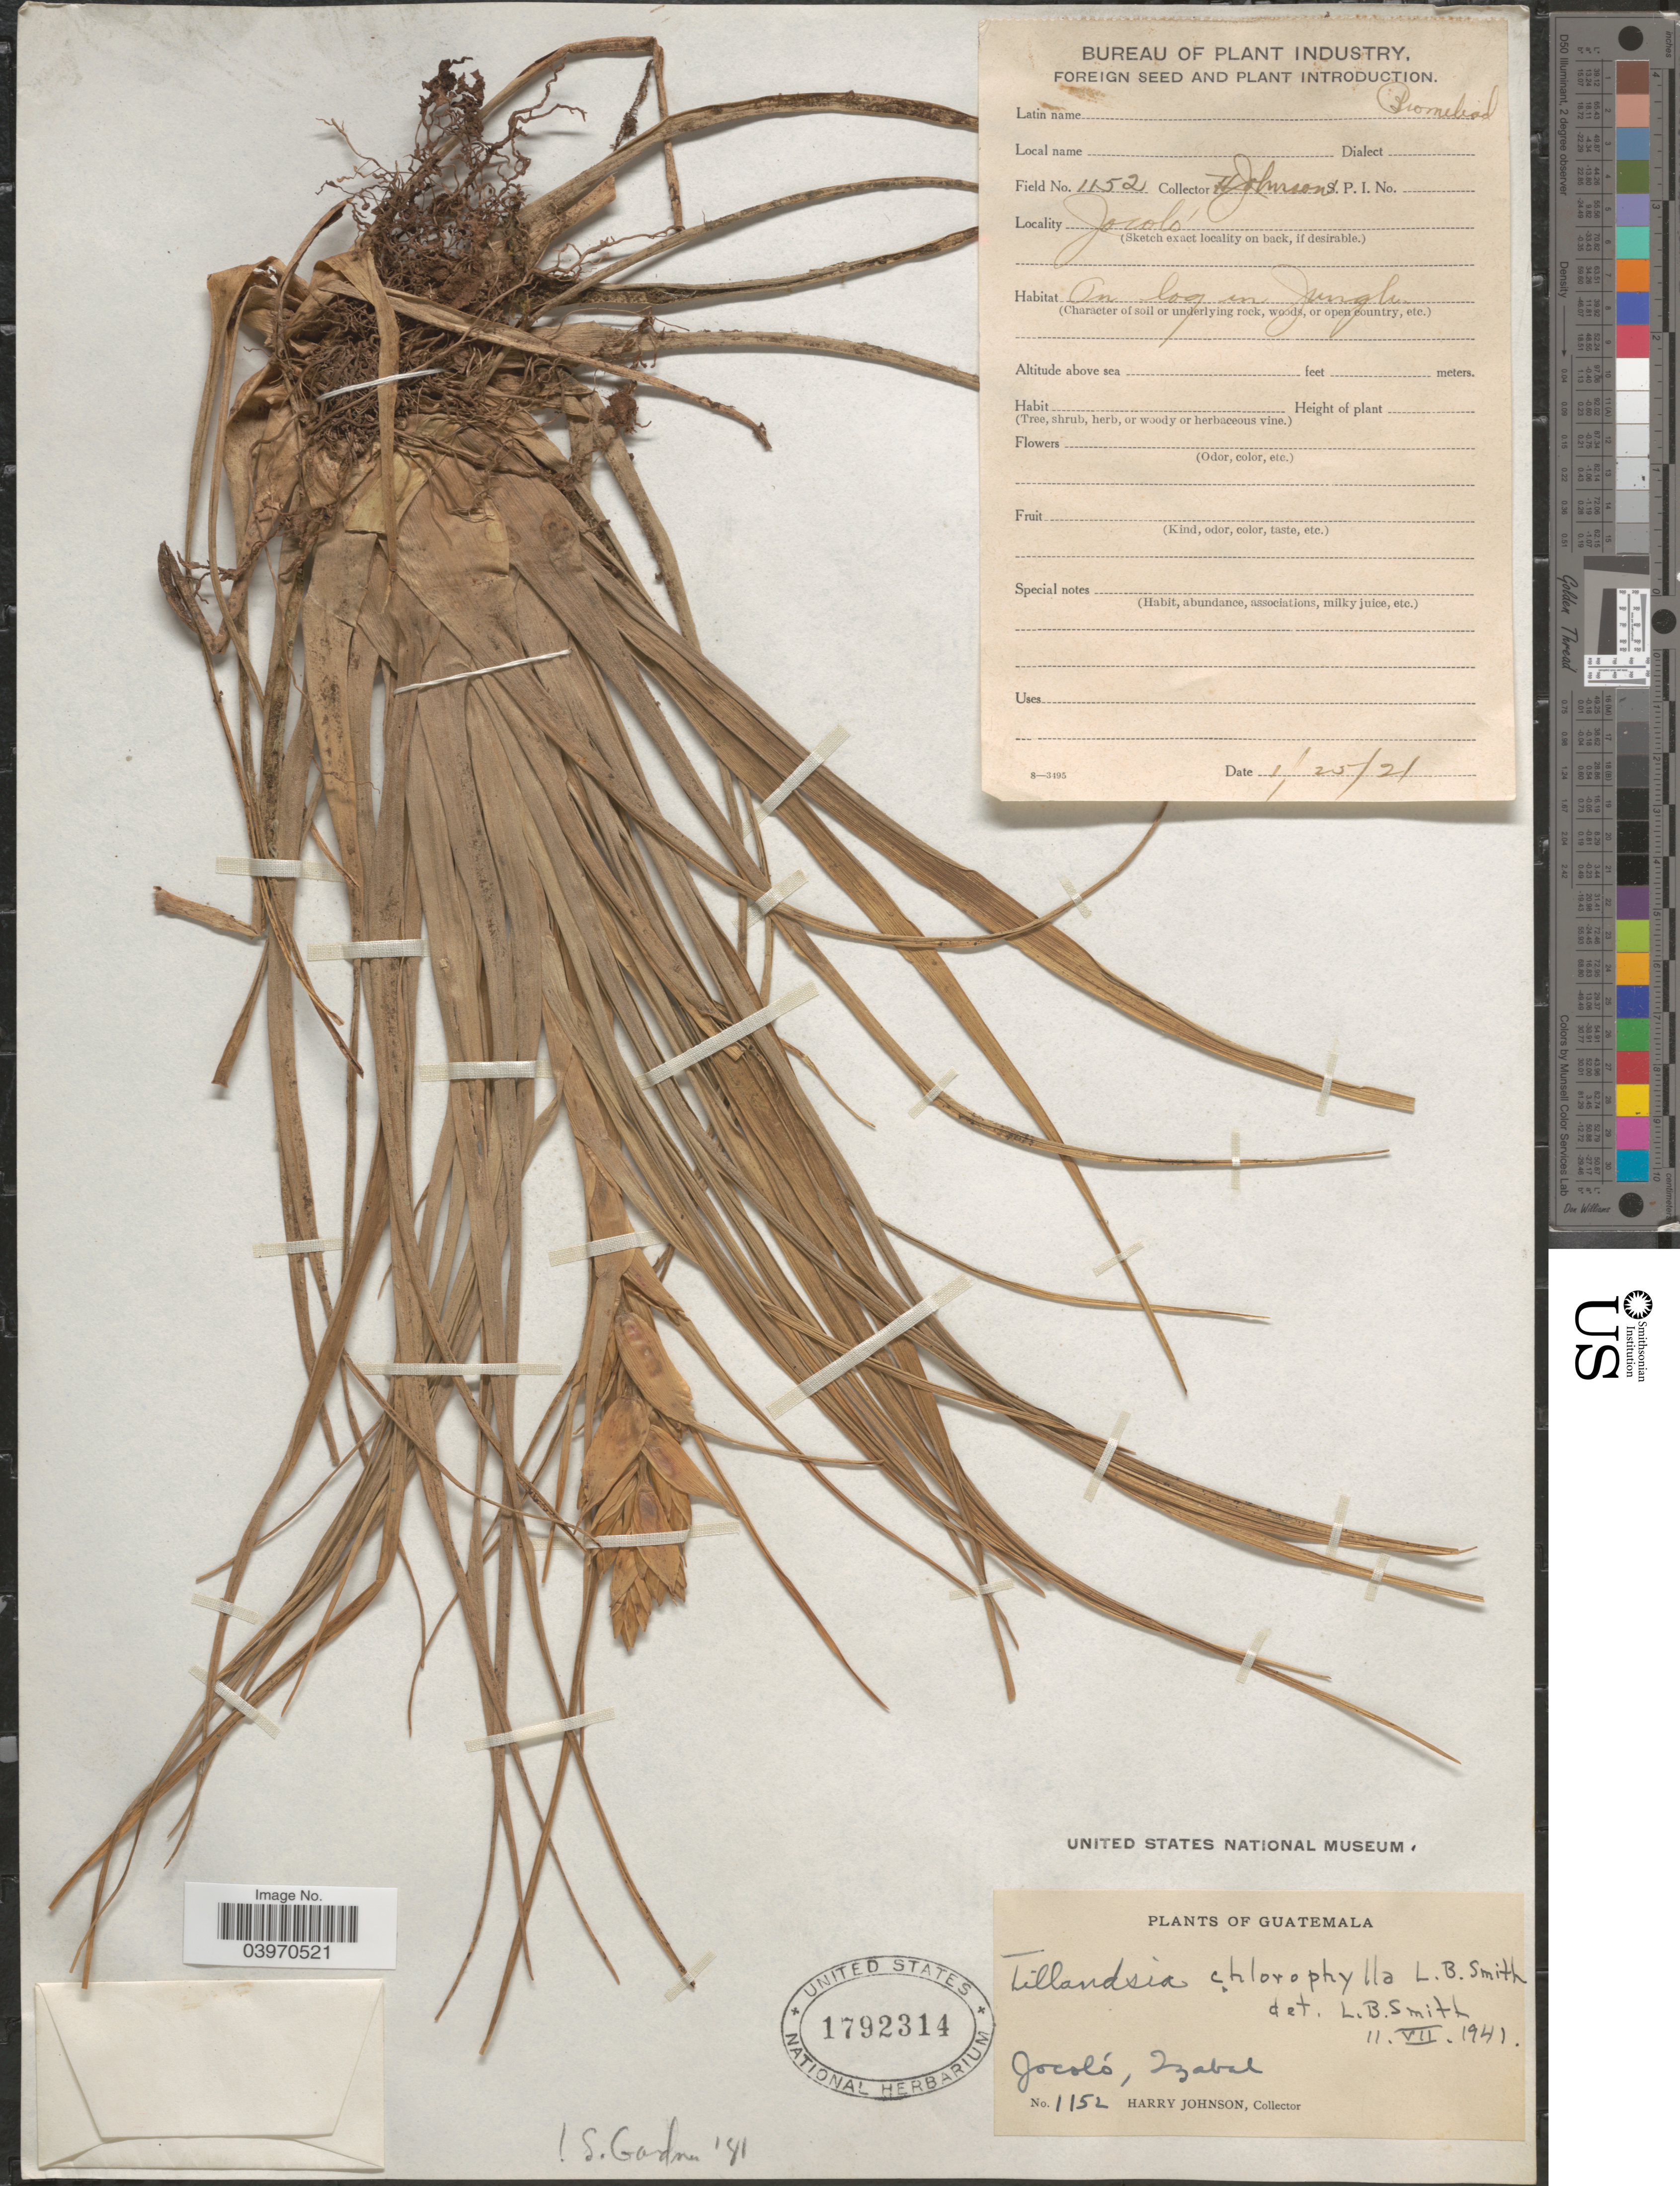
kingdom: Plantae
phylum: Tracheophyta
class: Liliopsida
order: Poales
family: Bromeliaceae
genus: Tillandsia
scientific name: Tillandsia chlorophylla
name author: L.B. Sm.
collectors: H. Johnson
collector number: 1152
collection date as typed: Transcribed d/m/y: 25/1/21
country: Guatemala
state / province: Izabal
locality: Jocoló.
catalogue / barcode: US 1792314